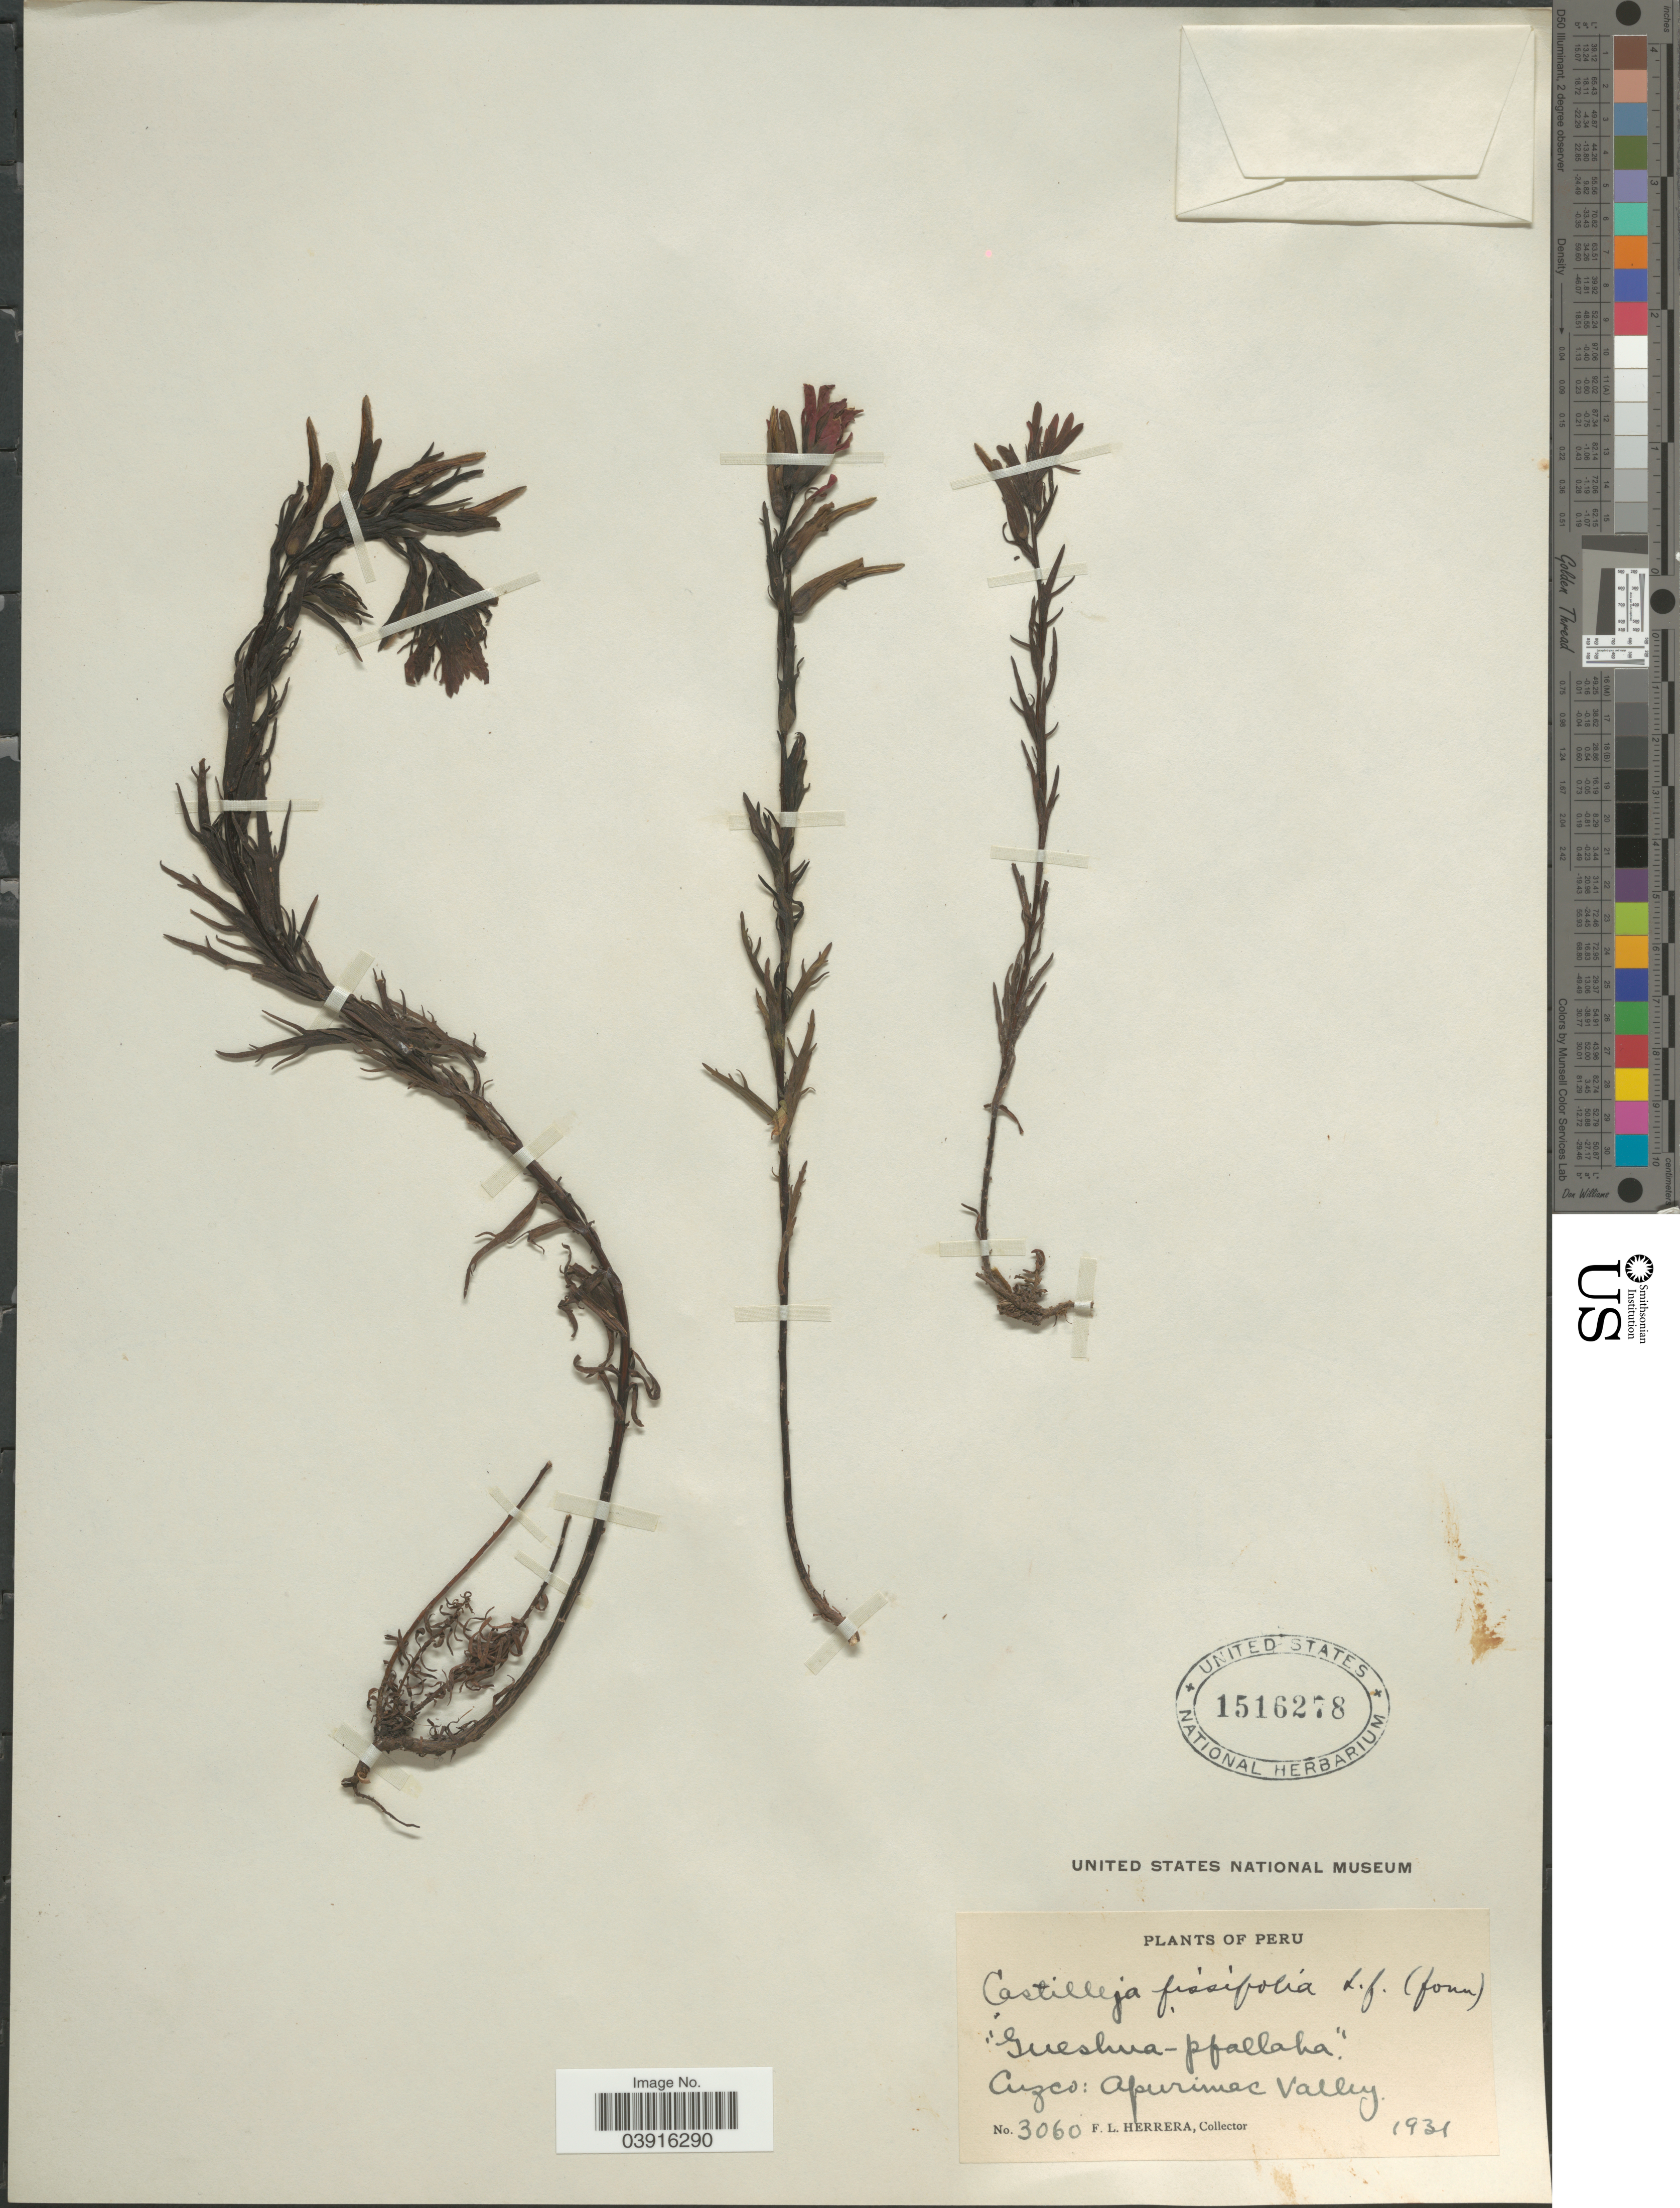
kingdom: Plantae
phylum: Tracheophyta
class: Magnoliopsida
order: Lamiales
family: Orobanchaceae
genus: Castilleja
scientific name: Castilleja fissifolia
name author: L. f.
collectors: F. L. Herrera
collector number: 3060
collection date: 1931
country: Peru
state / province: Cusco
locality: Cuzco: Apurimac Valley.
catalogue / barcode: US 1516278